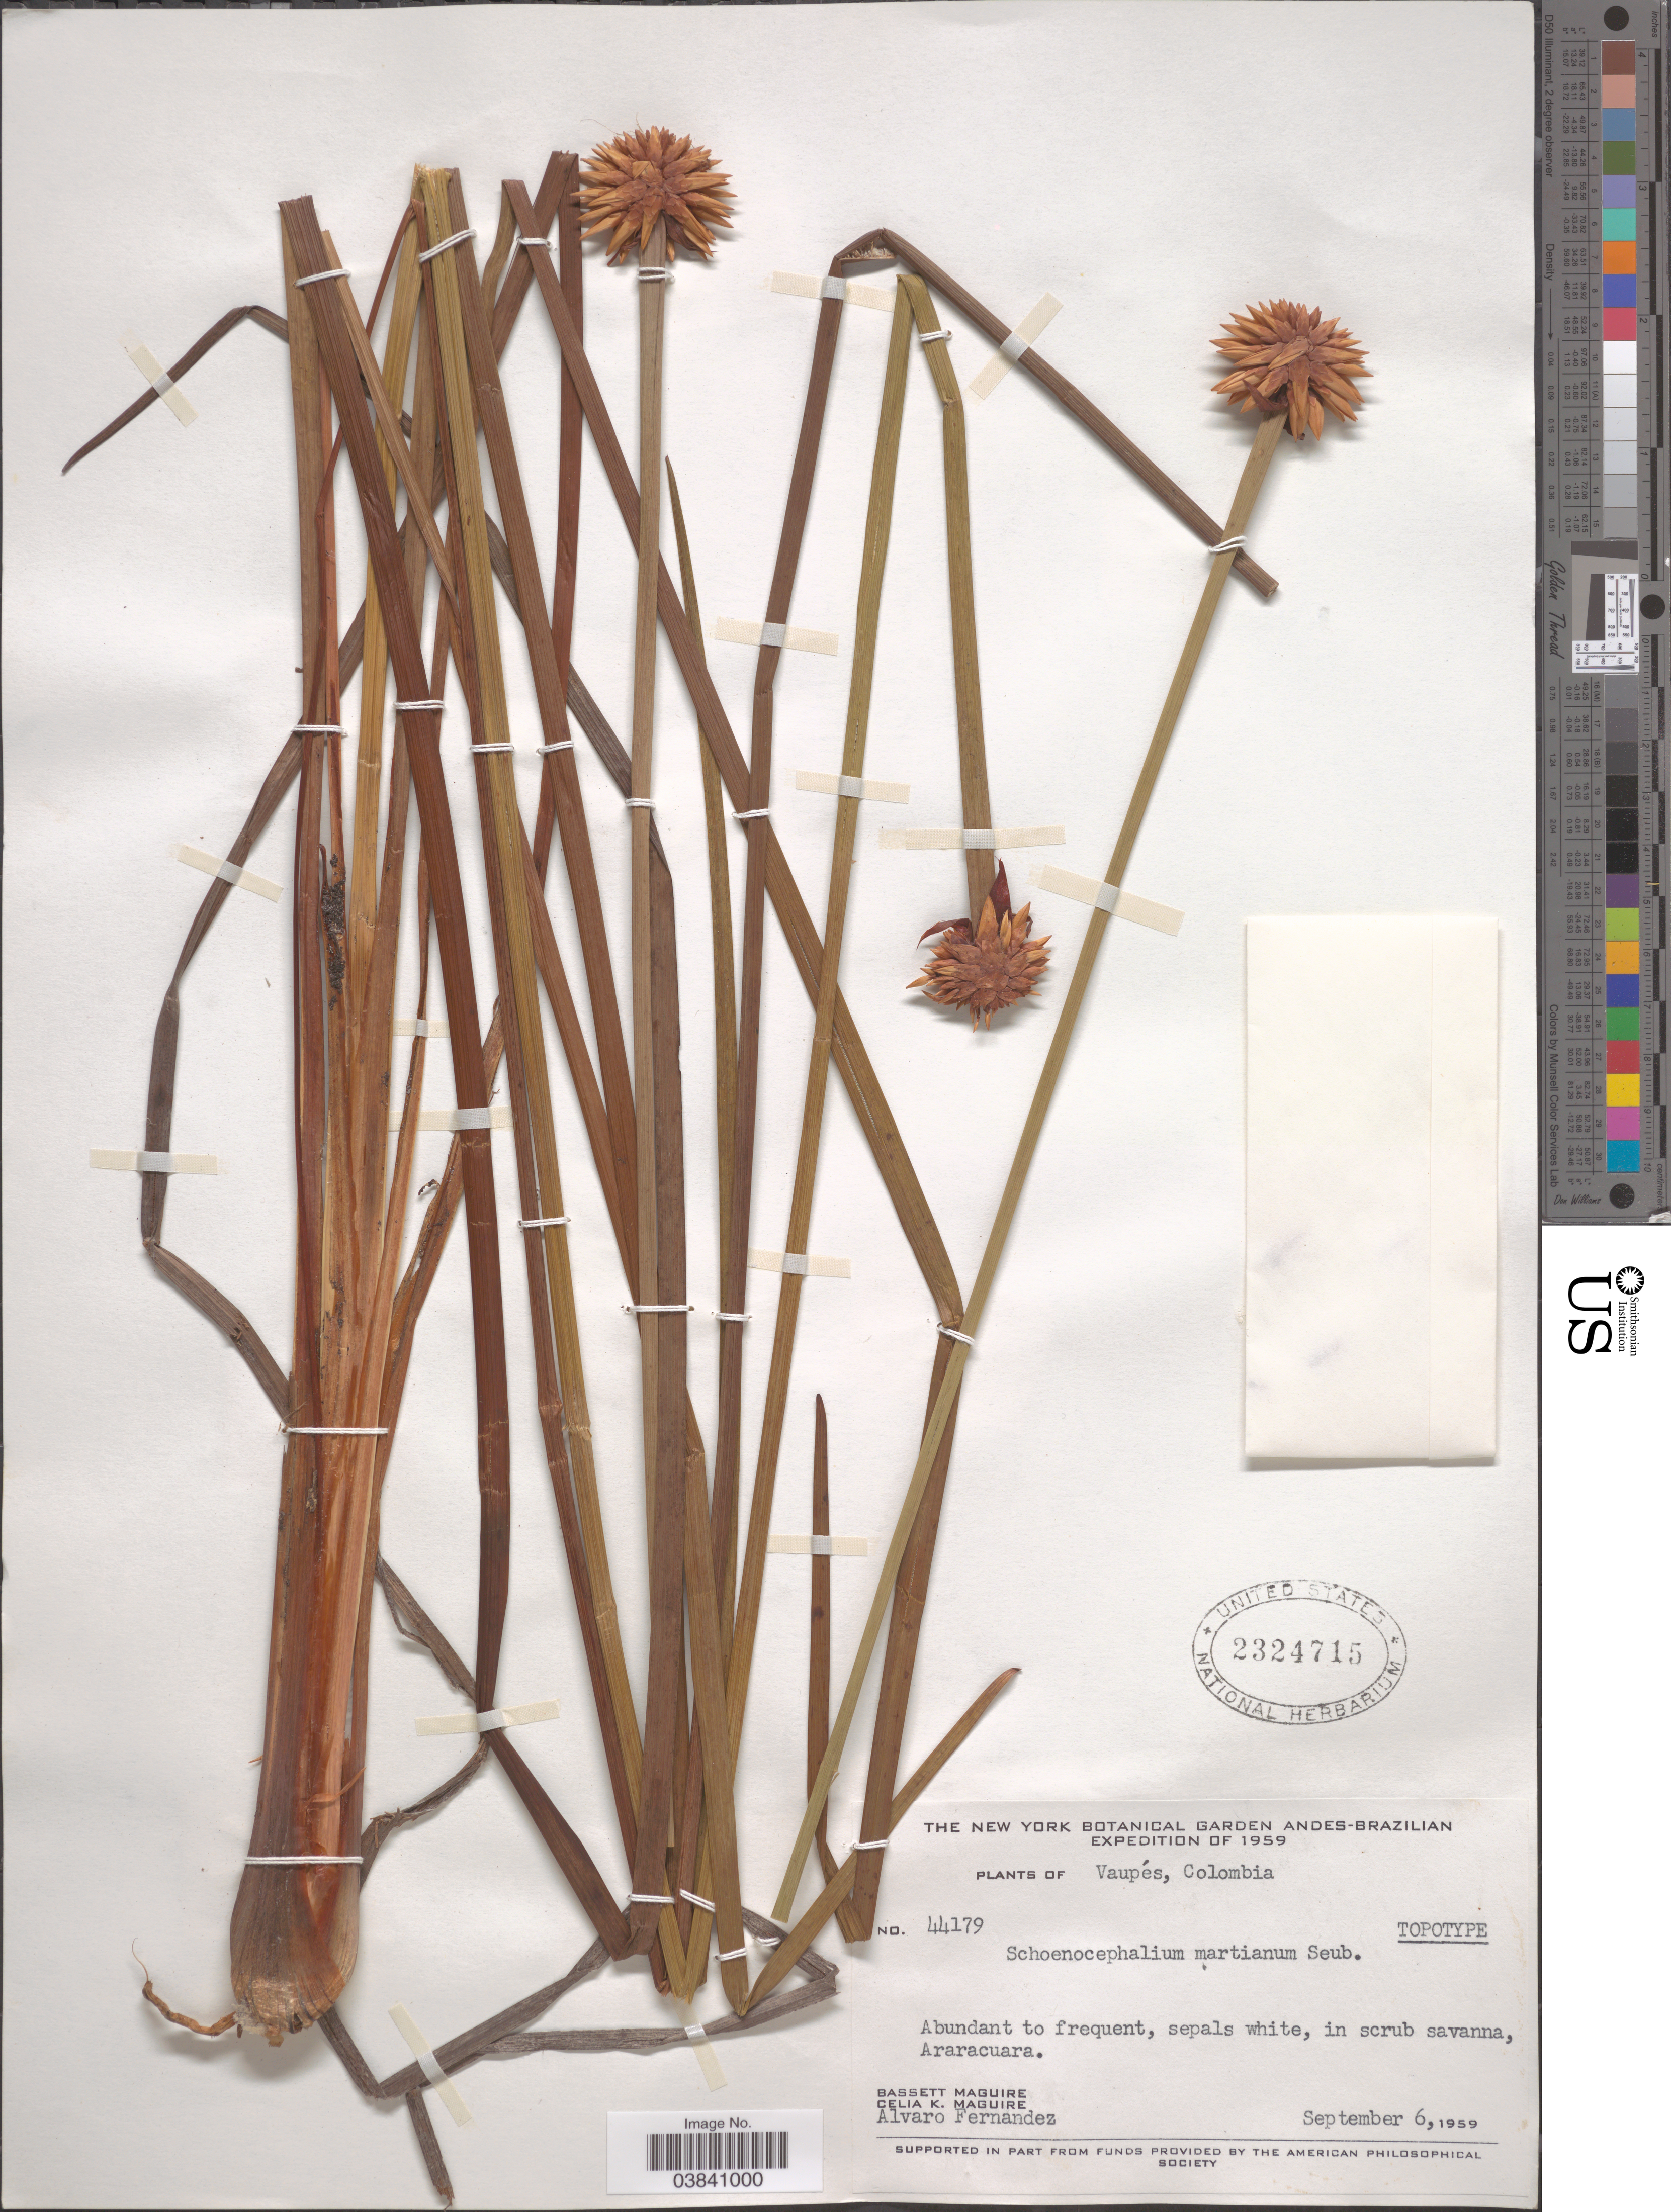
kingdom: Plantae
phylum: Tracheophyta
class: Liliopsida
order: Poales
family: Rapateaceae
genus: Schoenocephalium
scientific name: Schoenocephalium martianum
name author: Seub.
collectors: B. Maguire, C. K. Maguire & A. Fernandez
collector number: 44179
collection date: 1959-09-06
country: Colombia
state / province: Vaupés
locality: Araracuara.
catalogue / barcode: US 2324715